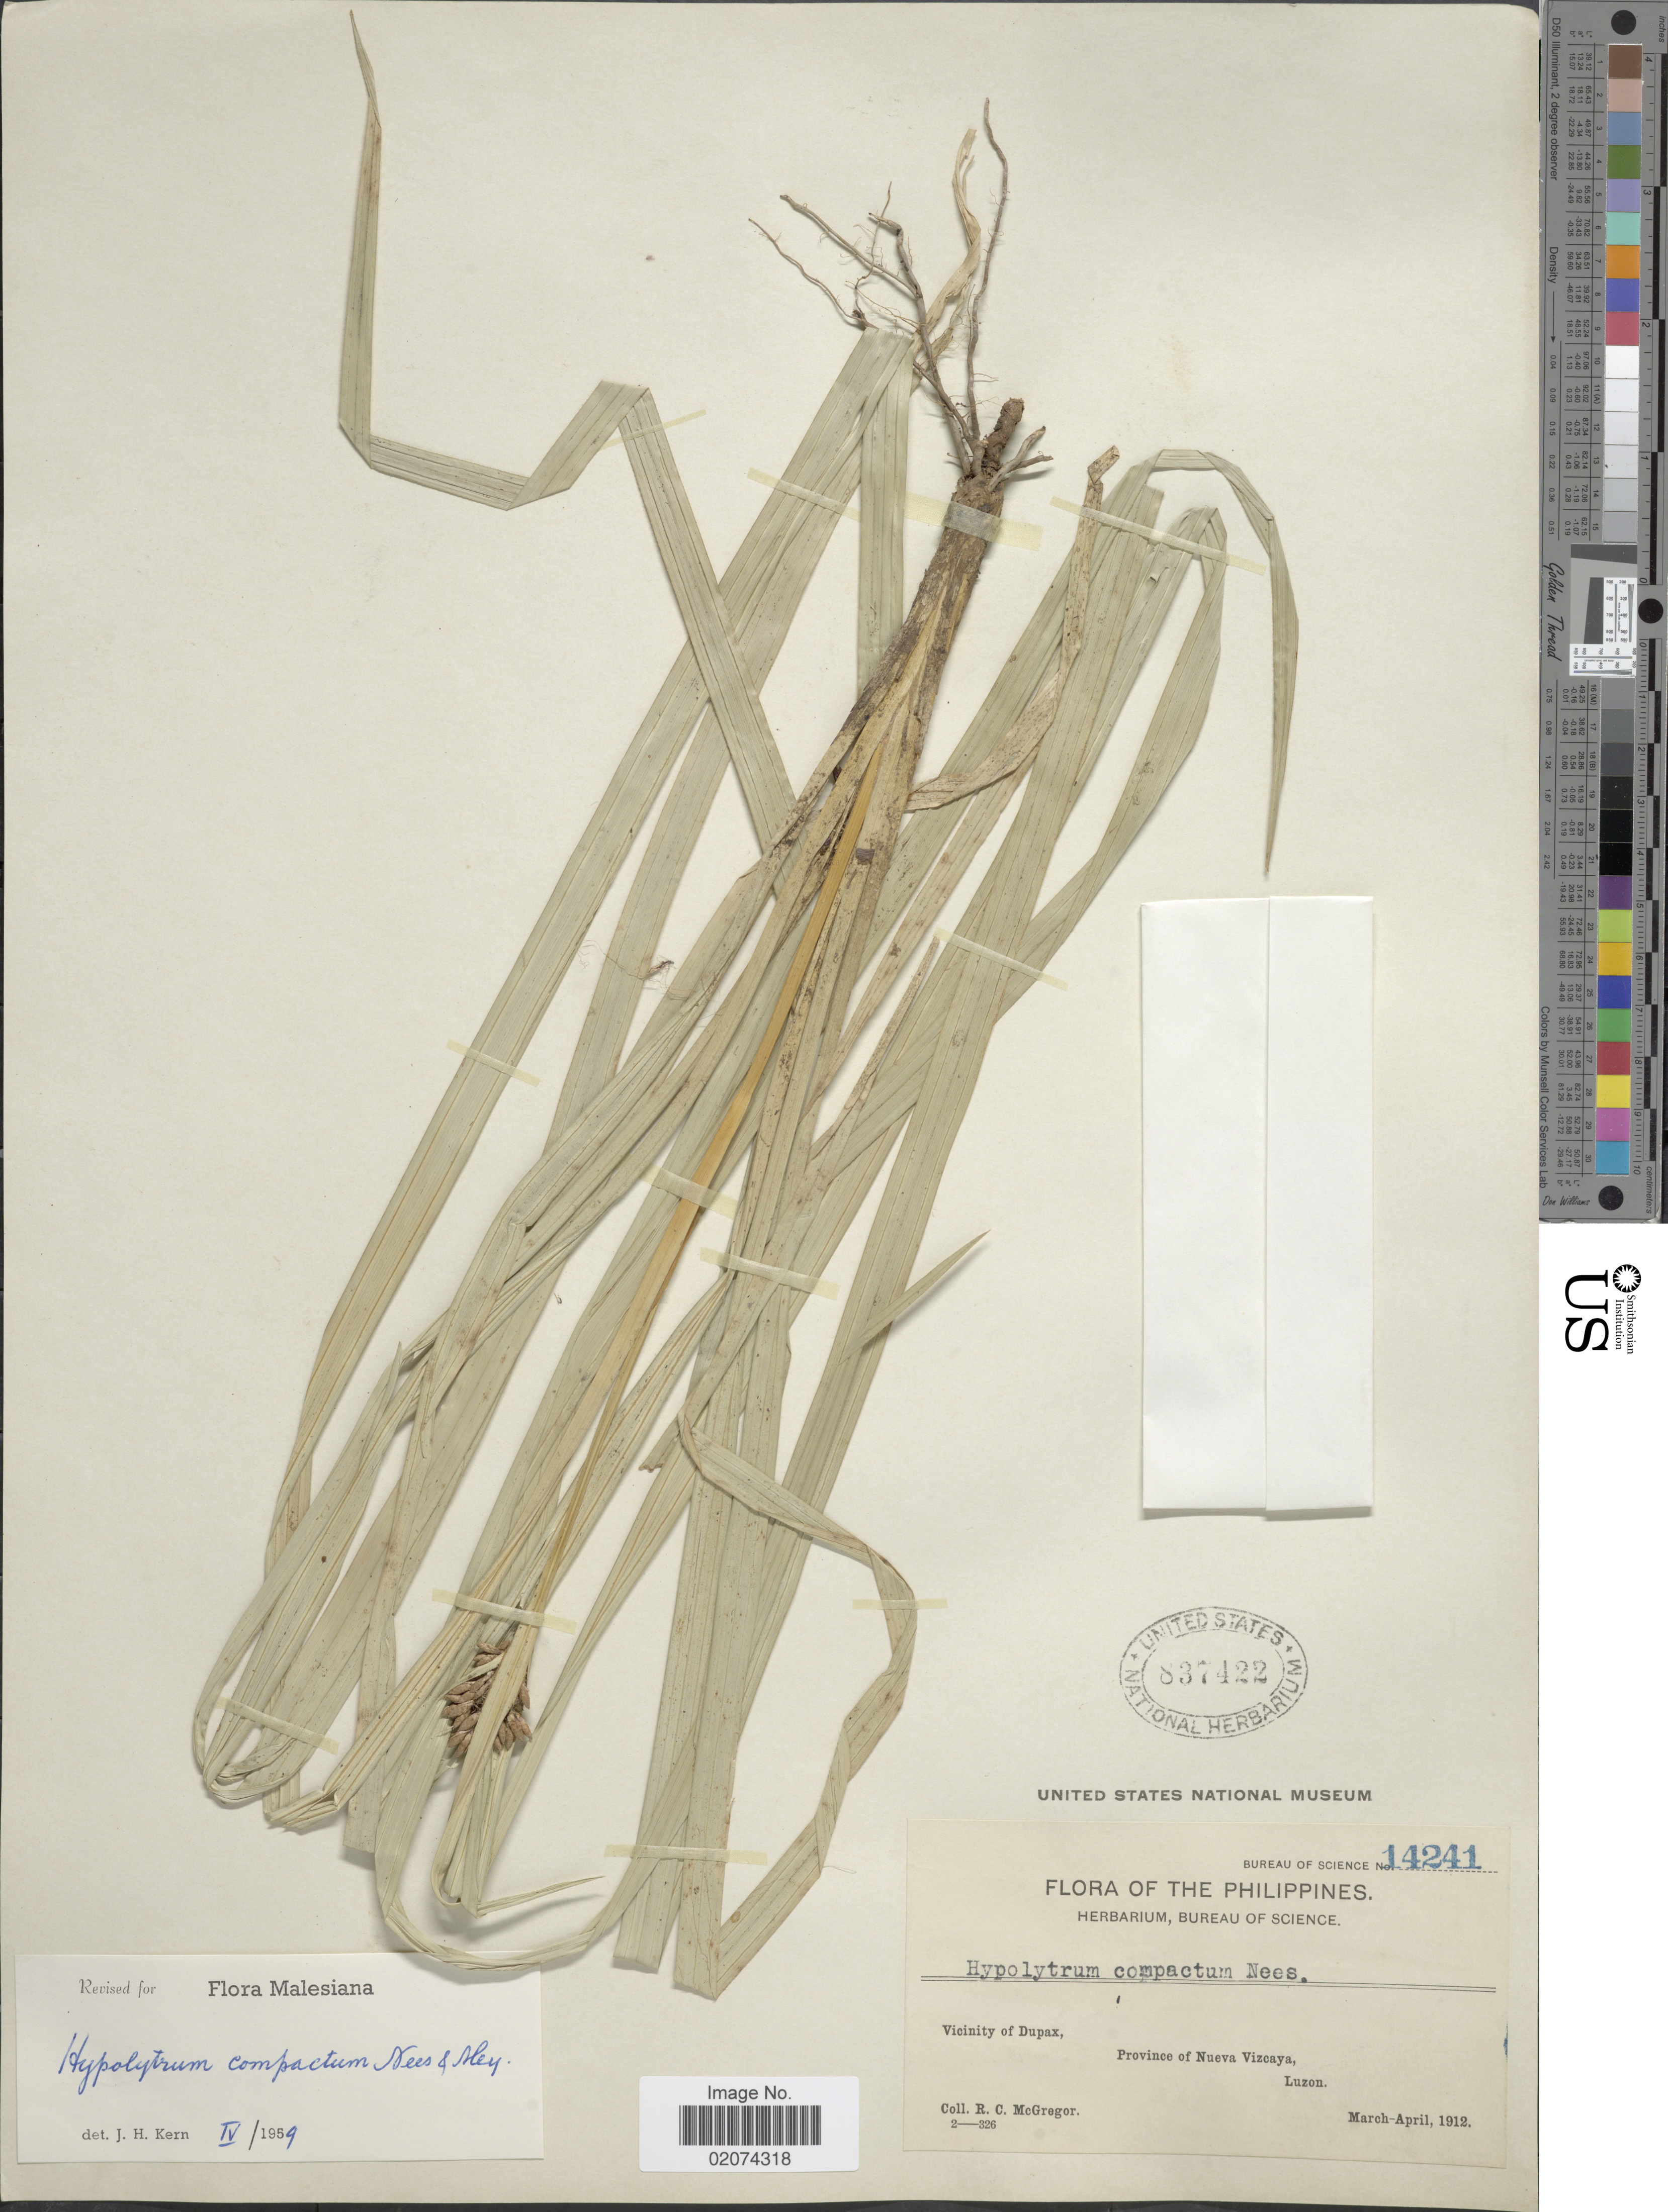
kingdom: Plantae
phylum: Tracheophyta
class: Liliopsida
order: Poales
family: Cyperaceae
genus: Hypolytrum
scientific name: Hypolytrum compactum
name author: Nees & Meyen ex Kunth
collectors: R. C. McGregor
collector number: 14241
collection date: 1912-03/1912-04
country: Philippines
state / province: Cagayan Valley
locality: Vicinity of Dupax, Province of Nueva Vizcaya, Luzon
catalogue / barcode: US 837422